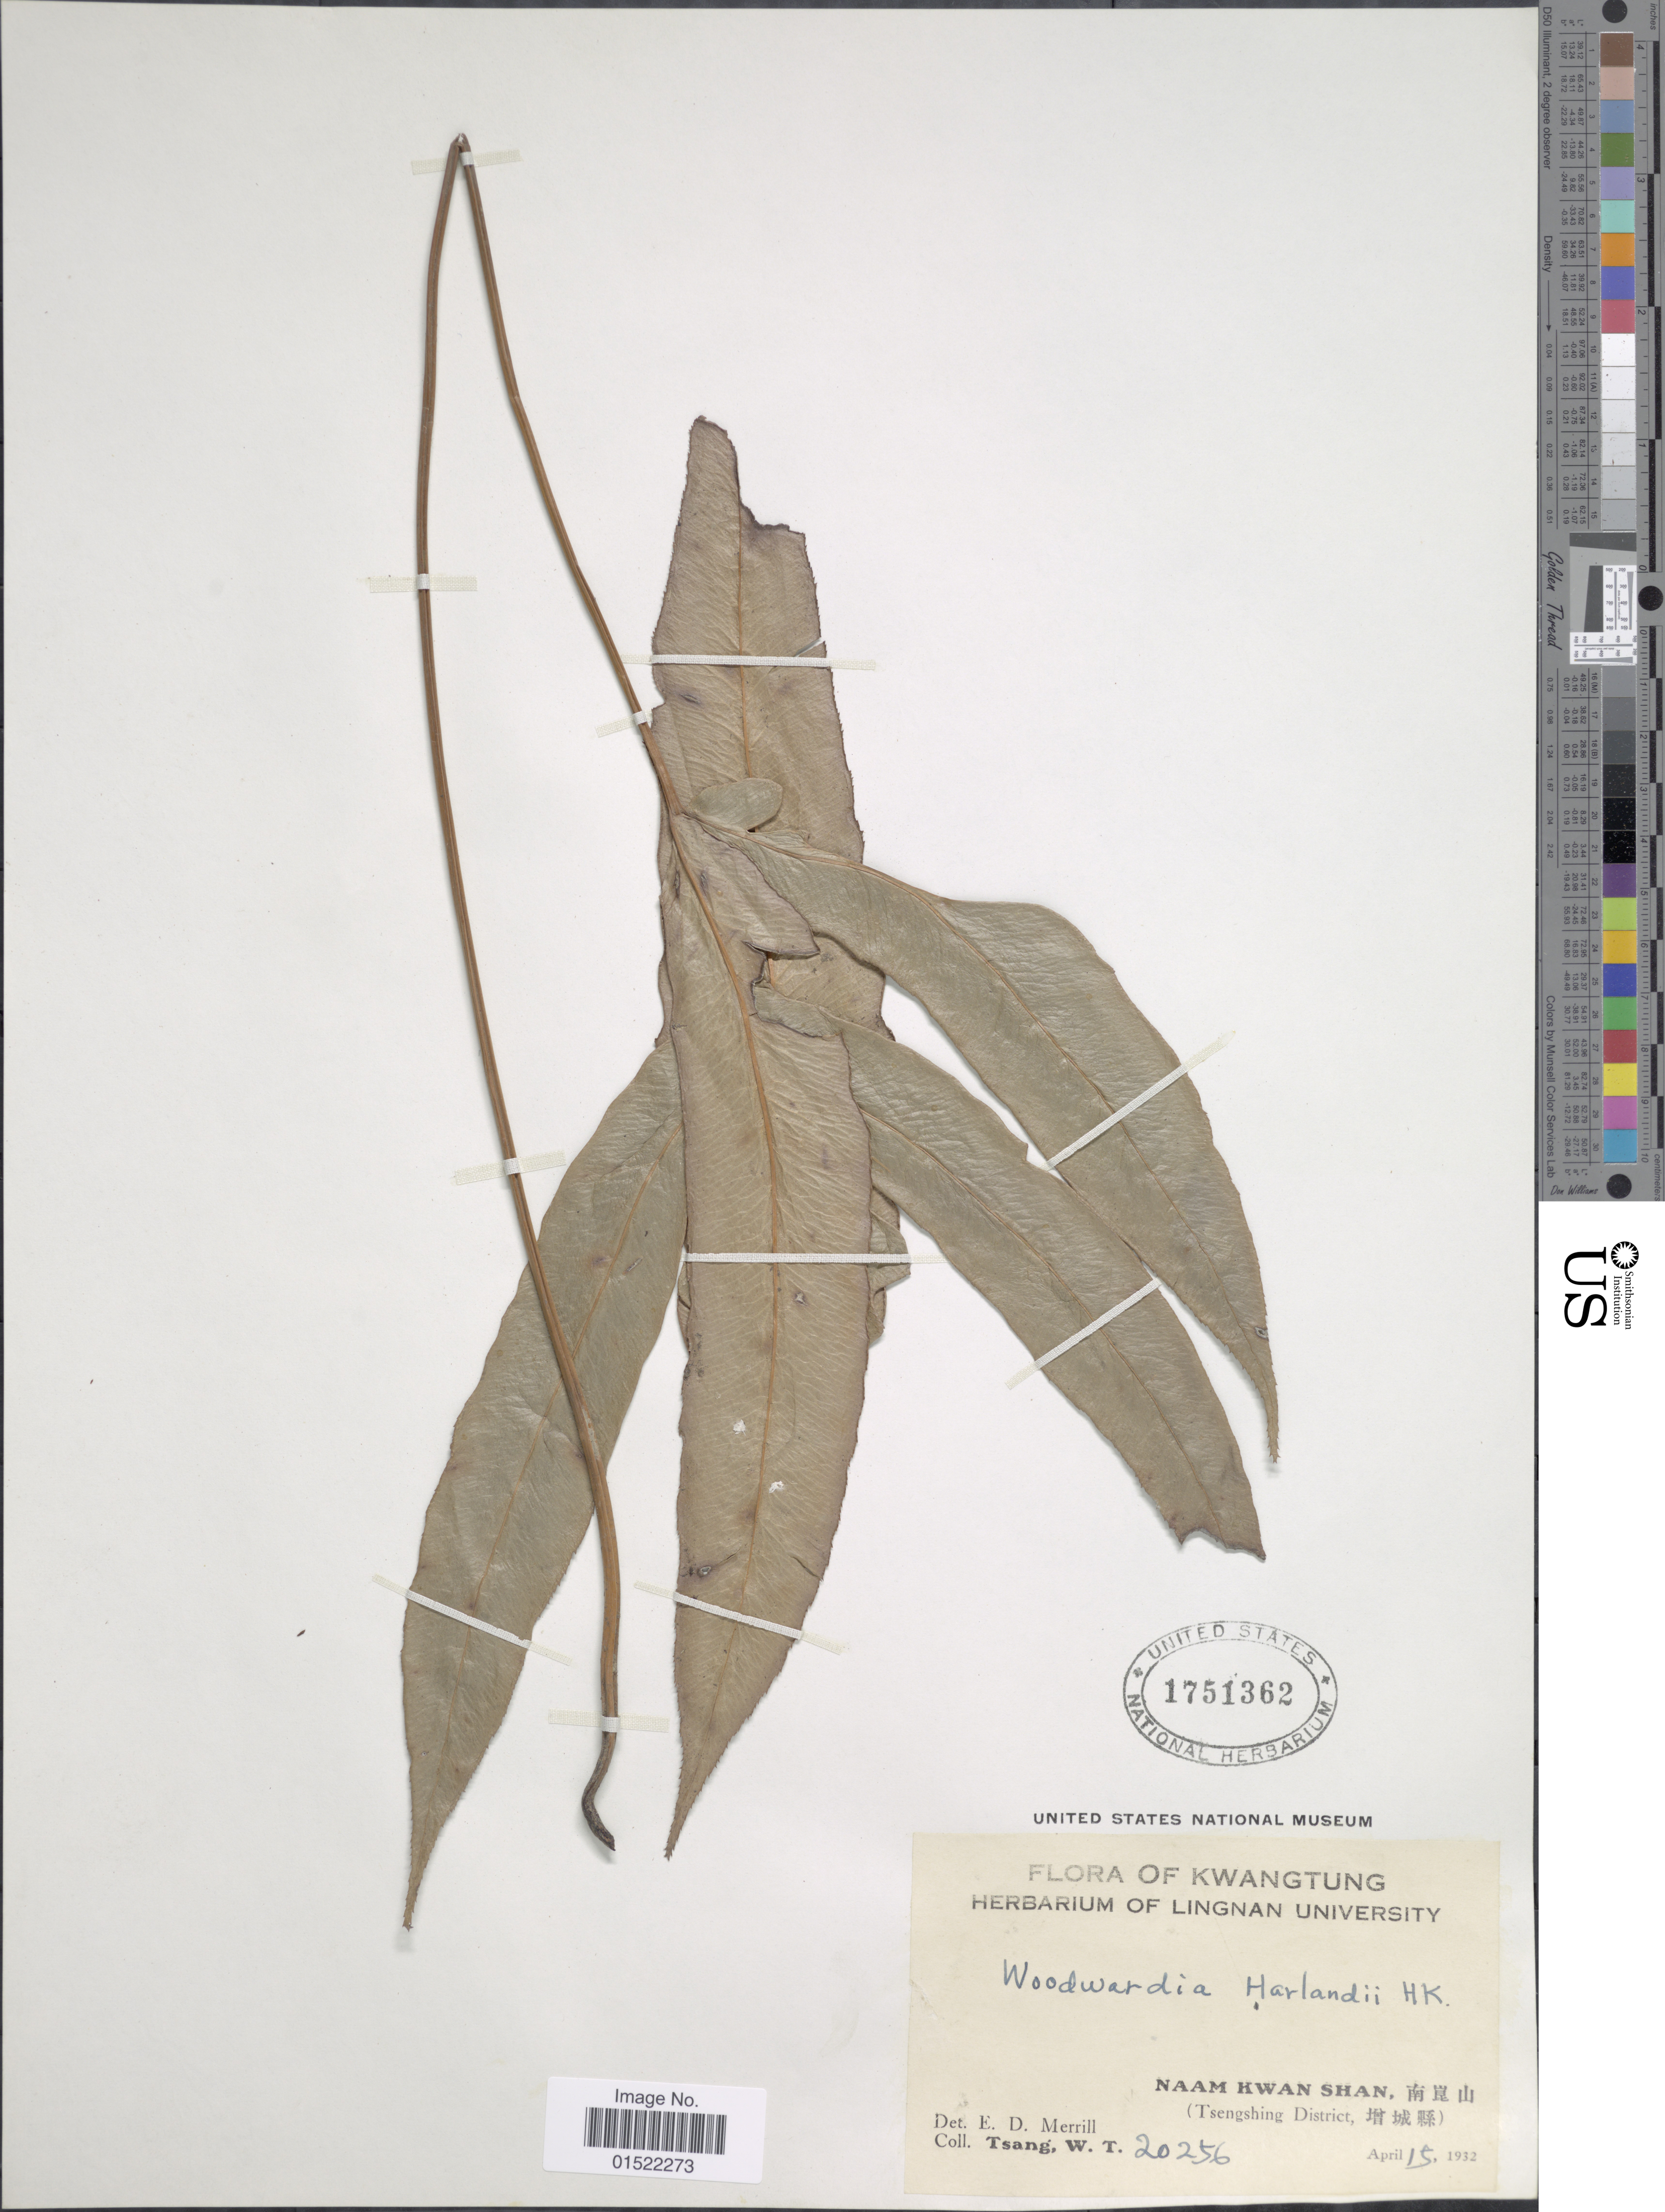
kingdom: Plantae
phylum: Tracheophyta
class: Polypodiopsida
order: Polypodiales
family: Blechnaceae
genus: Woodwardia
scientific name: Woodwardia harlandii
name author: Hook.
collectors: W. T. Tsang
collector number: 20256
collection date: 1932-04-15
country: China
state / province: Guangdong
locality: Kwangtung, Naam Kwan Shan, (Tsengshing District)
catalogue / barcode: US 1751362